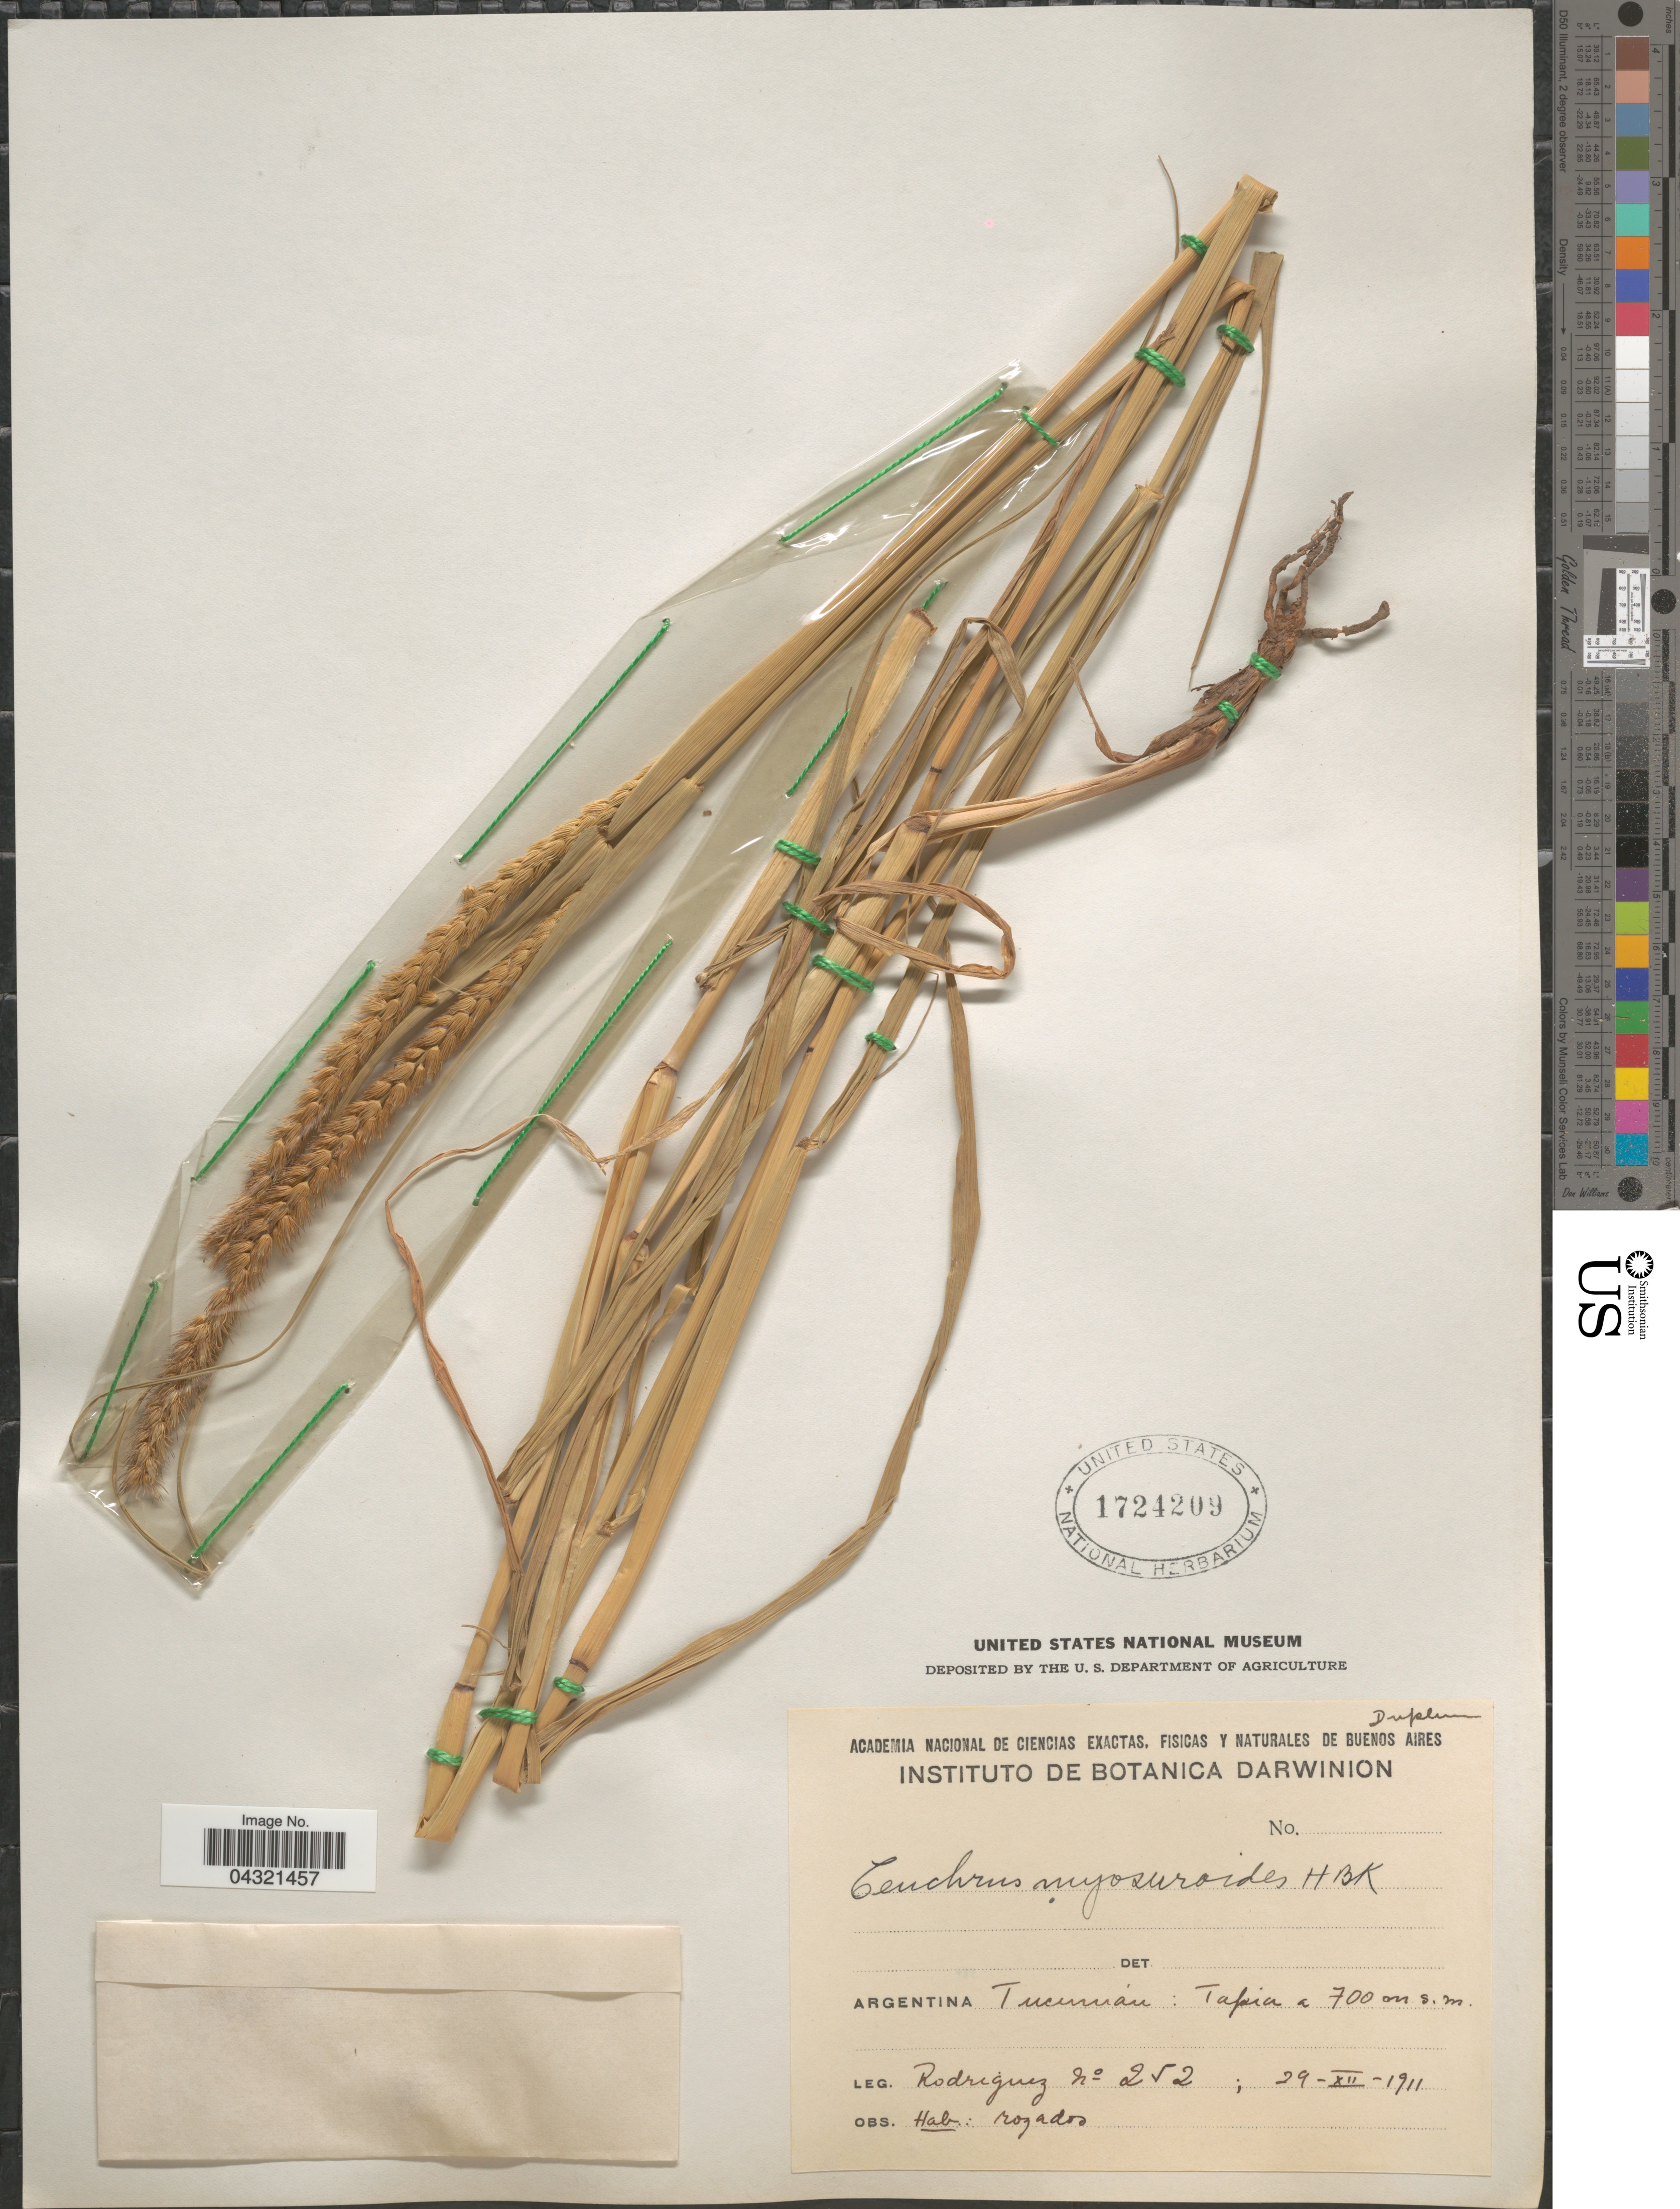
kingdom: Plantae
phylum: Tracheophyta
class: Liliopsida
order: Poales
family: Poaceae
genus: Cenchrus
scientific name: Cenchrus myosuroides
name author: Kunth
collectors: Rodriguez, --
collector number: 252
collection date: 1911-12-29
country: Argentina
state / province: Tucuman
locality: Tapia.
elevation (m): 700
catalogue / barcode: US 1724209